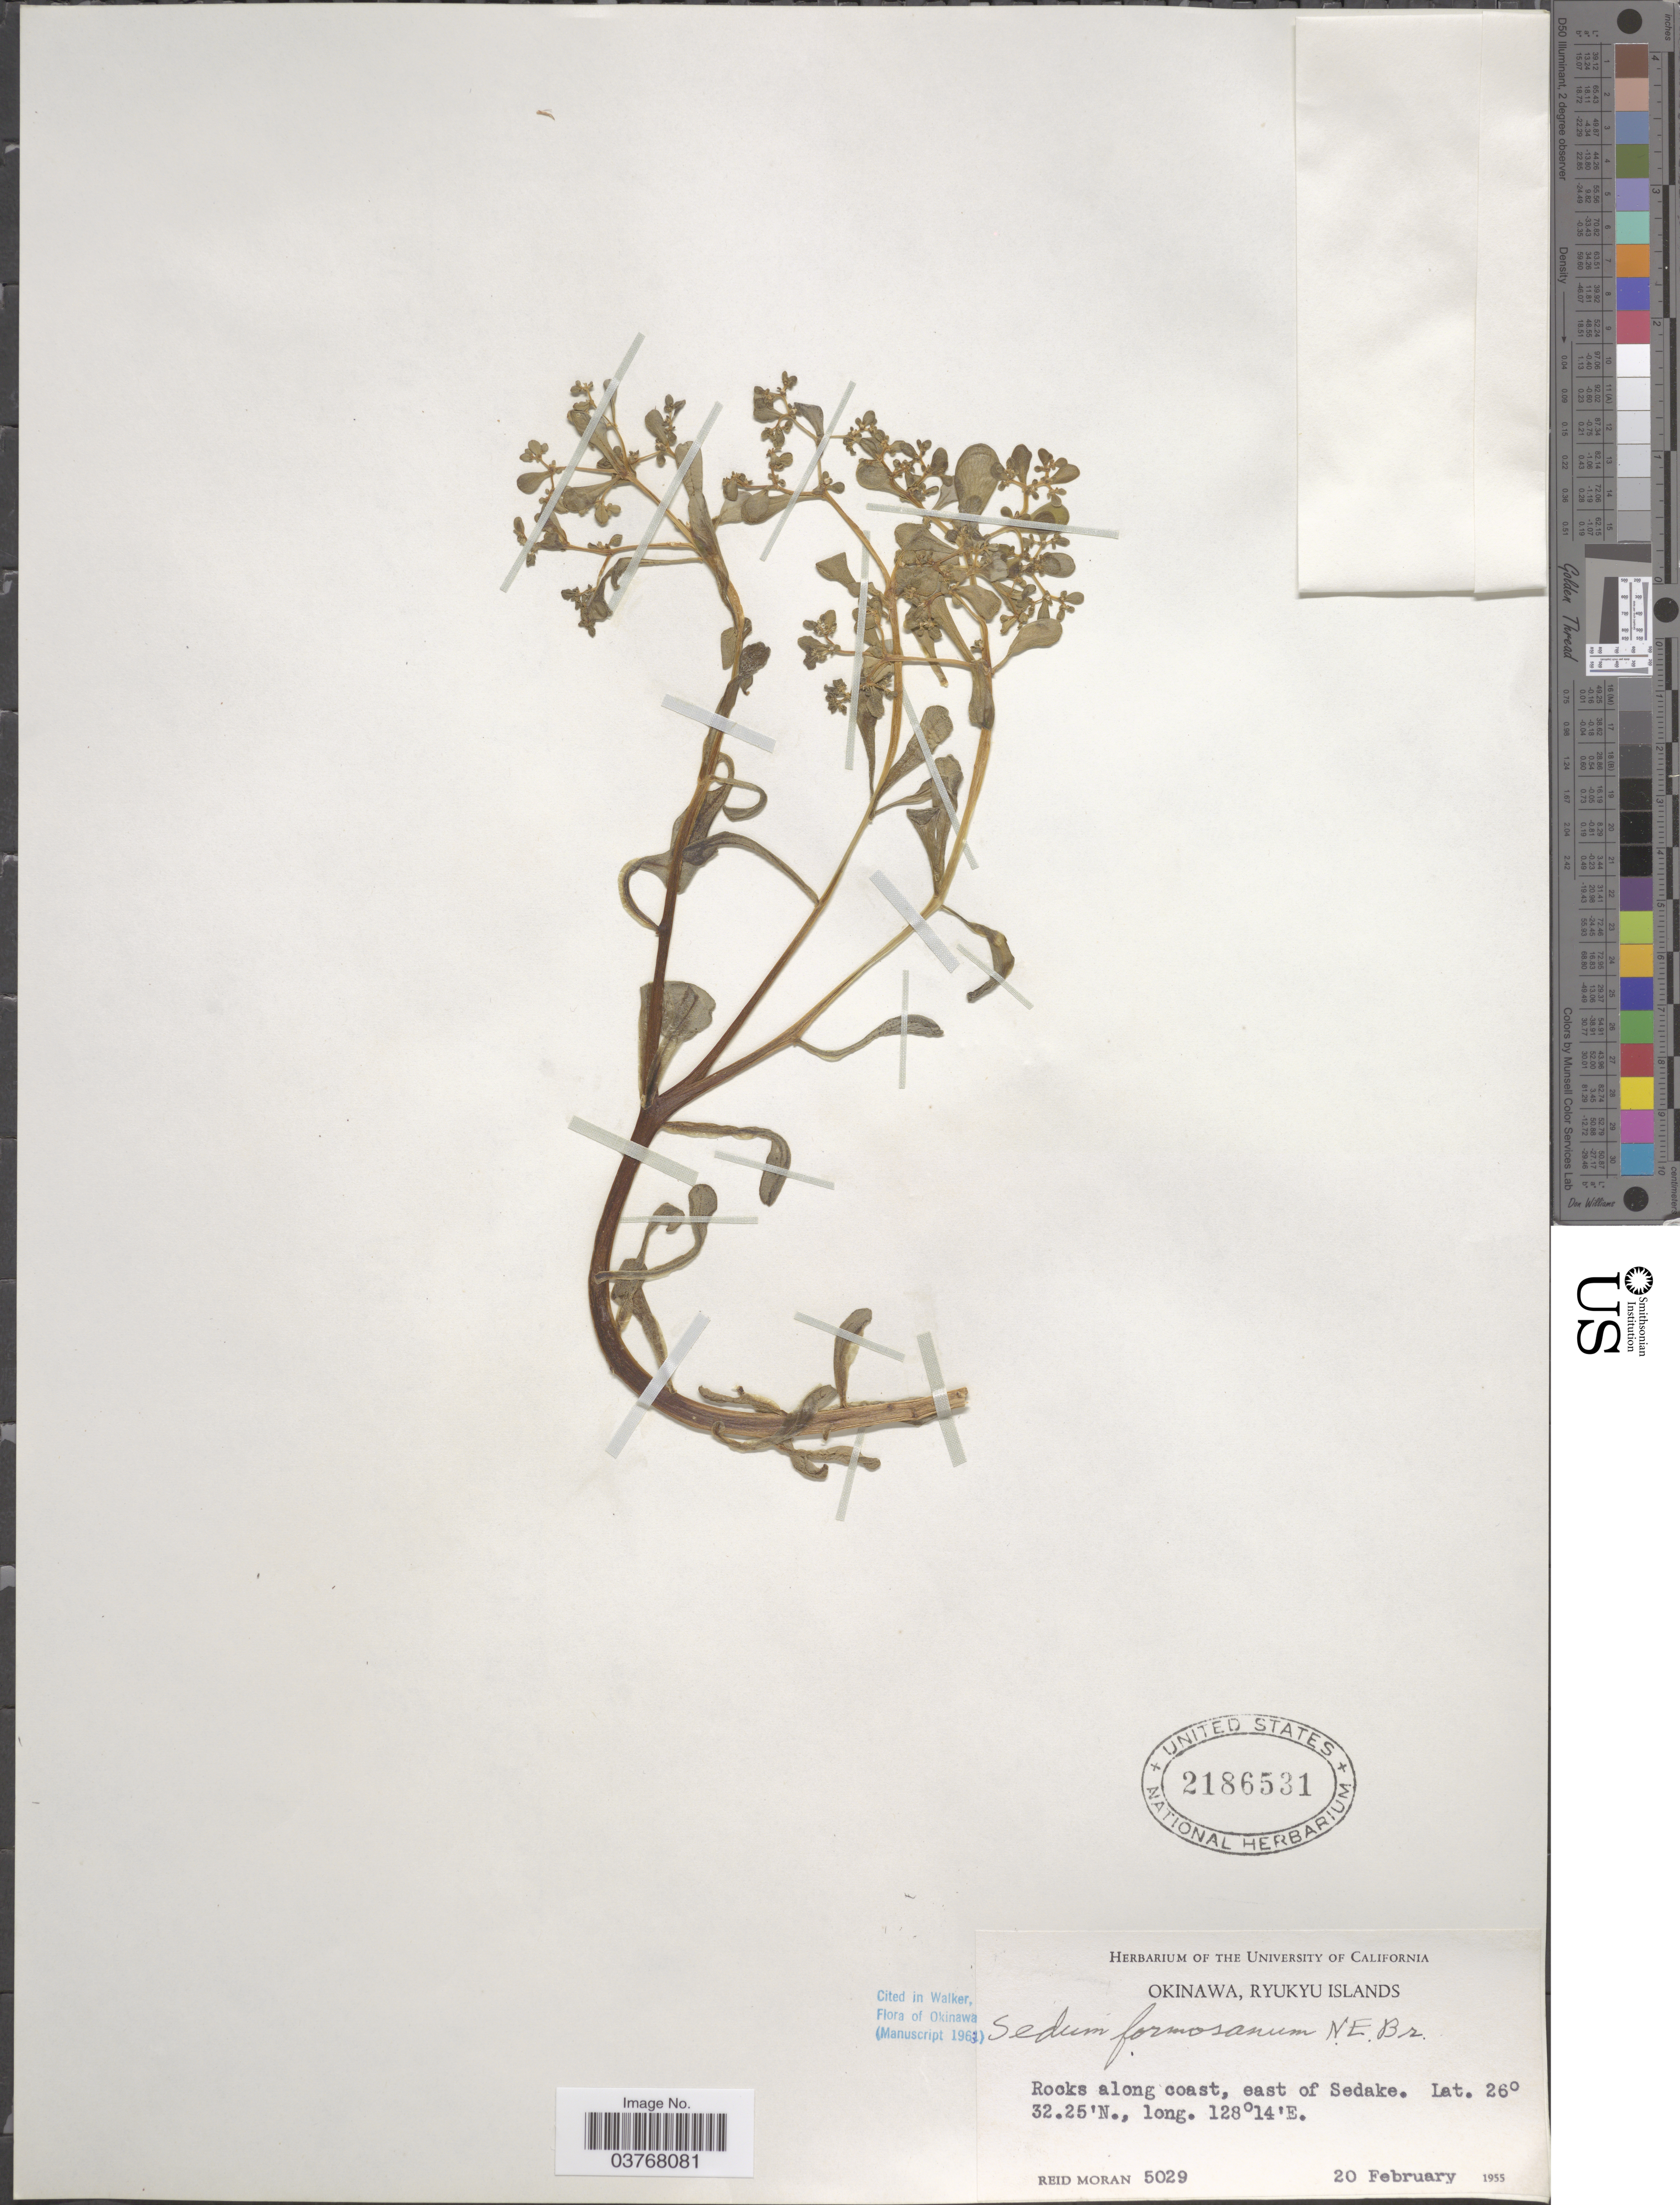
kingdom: Plantae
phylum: Tracheophyta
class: Magnoliopsida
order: Saxifragales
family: Crassulaceae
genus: Sedum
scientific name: Sedum formosanum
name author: N.E. Br.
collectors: R. V. Moran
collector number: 5029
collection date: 1955-02-20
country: Japan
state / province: Okinawa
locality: Ryukyu Islands. Along coast, east of Sedake.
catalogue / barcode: US 2186531